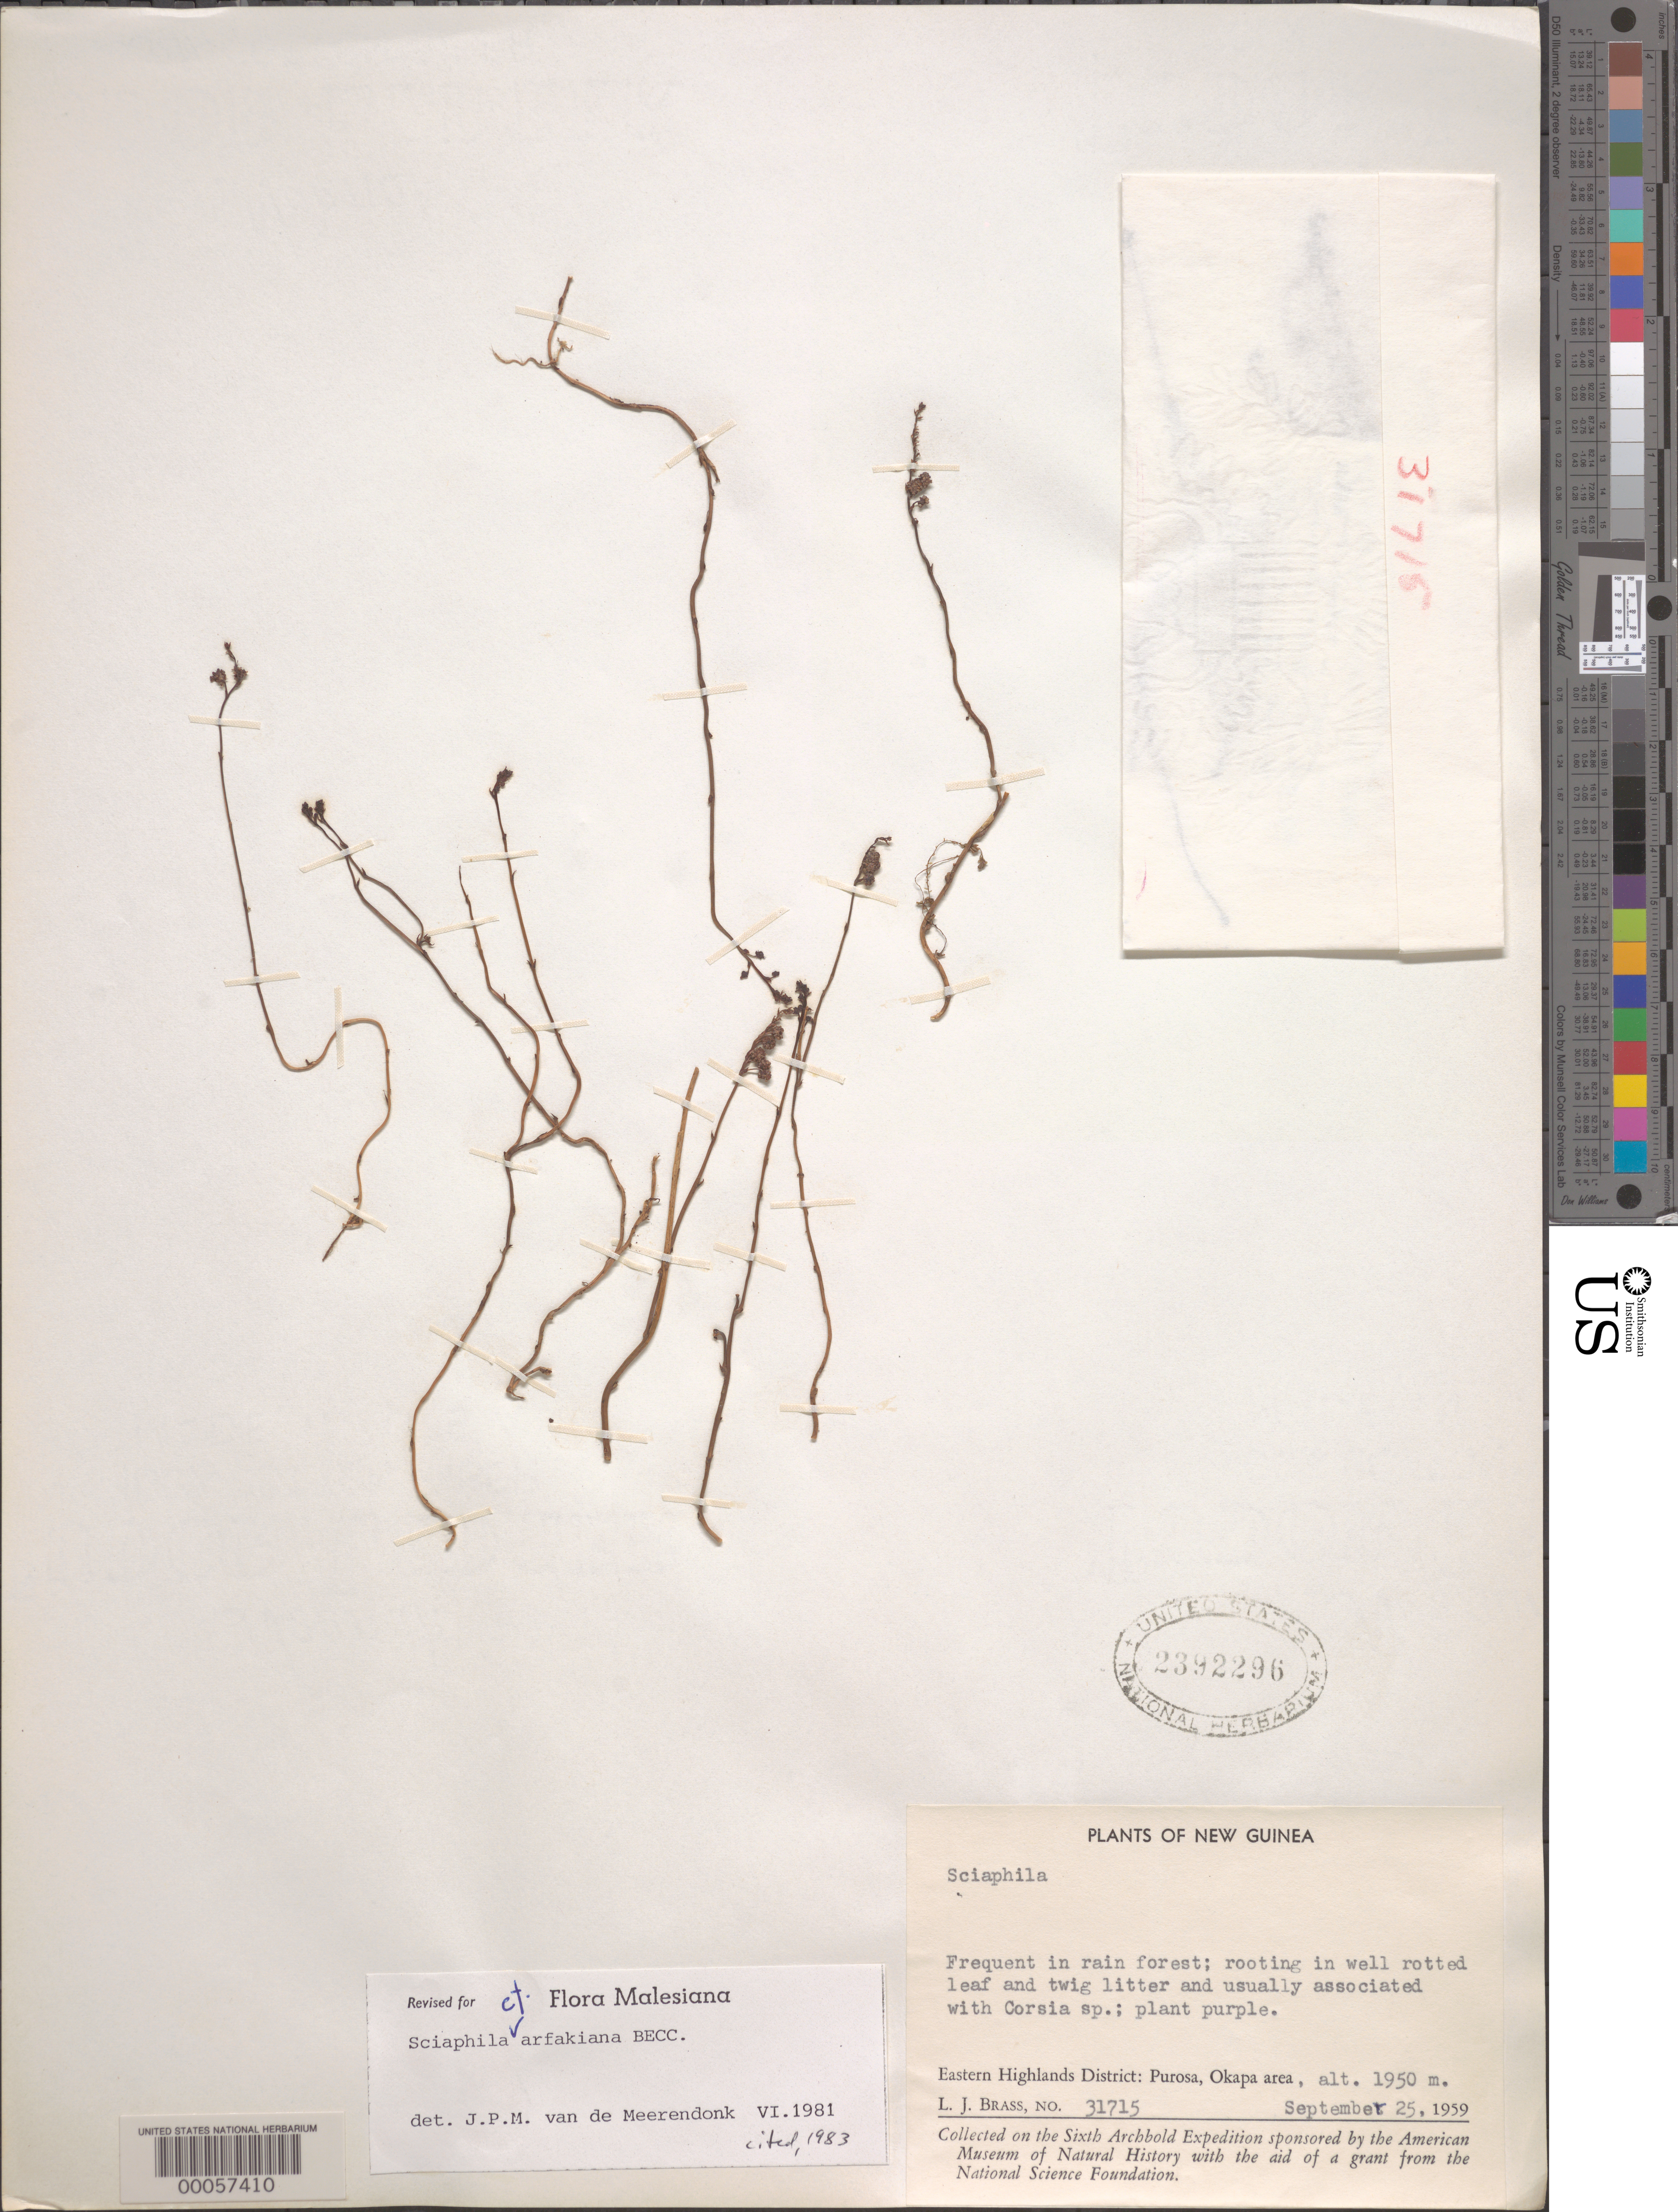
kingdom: Plantae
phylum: Tracheophyta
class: Liliopsida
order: Pandanales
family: Triuridaceae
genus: Sciaphila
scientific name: Sciaphila arfakiana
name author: Becc.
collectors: L. J. Brass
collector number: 31715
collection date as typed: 25 Sep 1959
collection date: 1959-09-25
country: Papua New Guinea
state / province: Eastern Highlands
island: New Guinea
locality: Eastern highlands district; purosa, okapa area.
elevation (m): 1950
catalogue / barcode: US 2392296